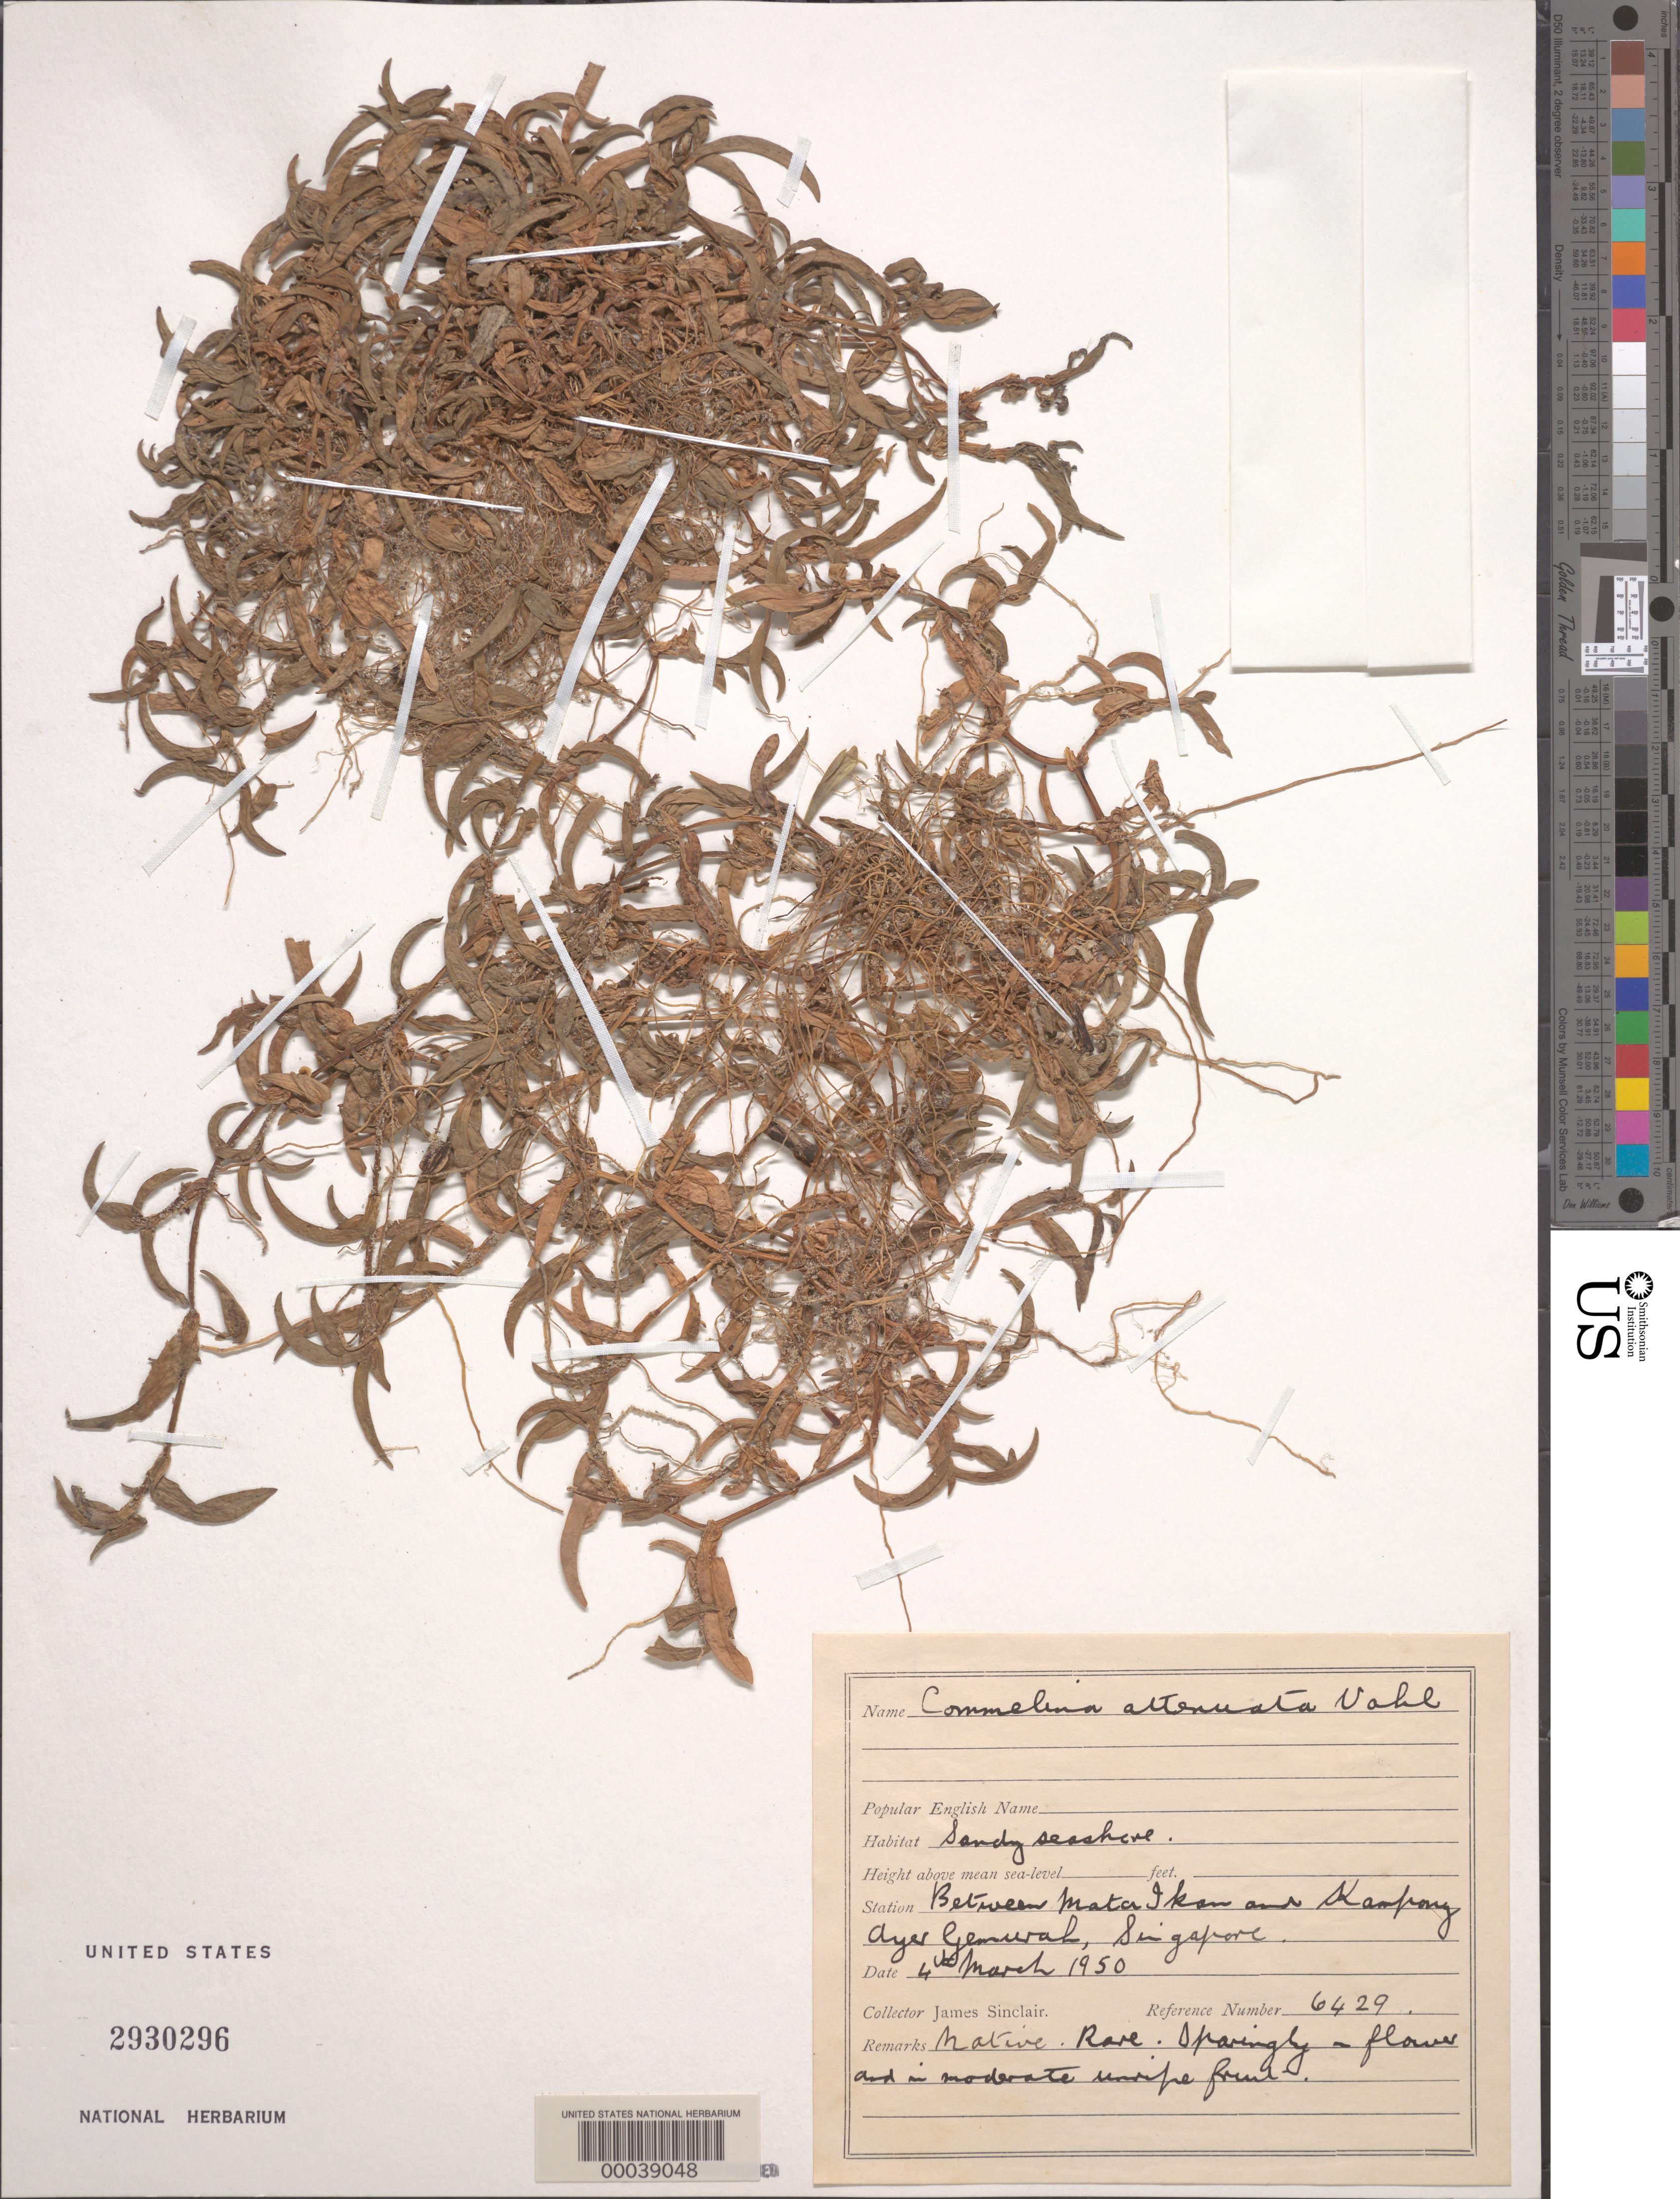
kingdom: Plantae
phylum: Tracheophyta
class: Liliopsida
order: Commelinales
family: Commelinaceae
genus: Commelina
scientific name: Commelina attenuata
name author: J. Koenig ex Vahl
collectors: J. Sinclair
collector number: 6429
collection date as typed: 04 Mar 1950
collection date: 1950-03-04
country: Singapore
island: Singapore Island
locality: Between mata ikan and kampong ayes gemvah [= kampong ayer gemuruh?] [Malay Peninsula]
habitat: Sandy soil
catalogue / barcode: US 2930296